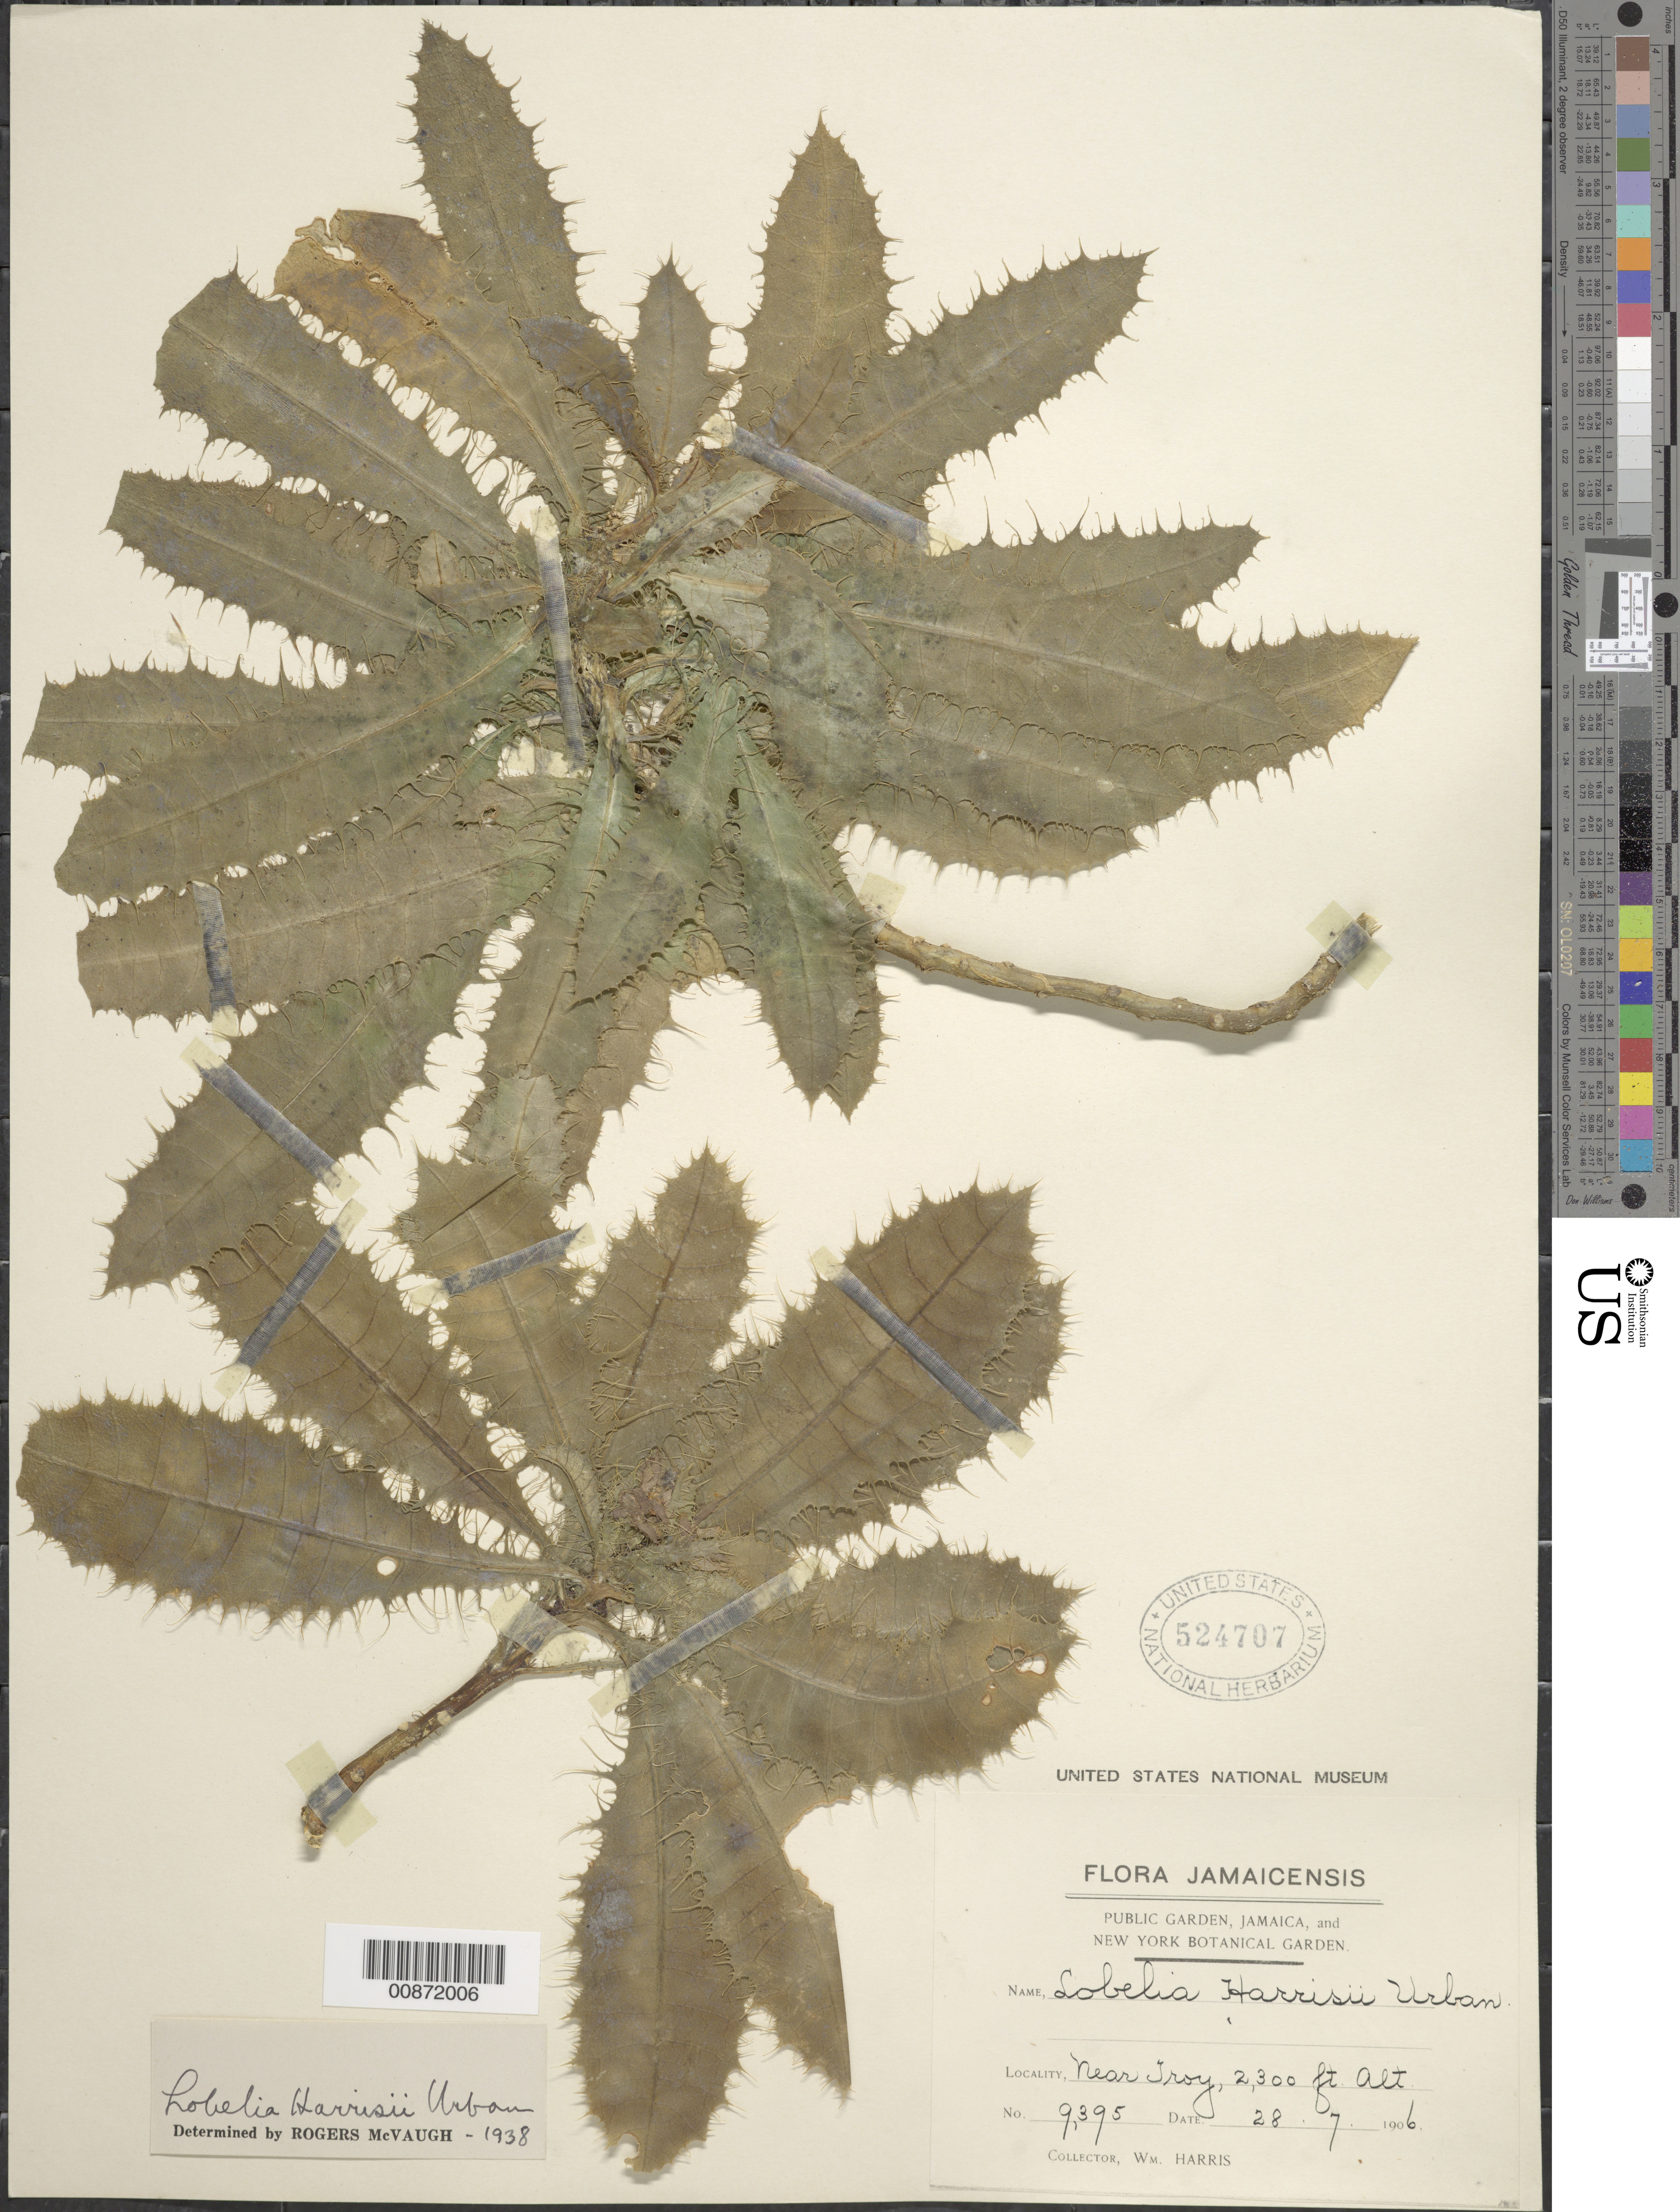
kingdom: Plantae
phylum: Tracheophyta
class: Magnoliopsida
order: Asterales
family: Campanulaceae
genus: Lobelia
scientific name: Lobelia harrisii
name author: Urb.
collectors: W. H. Harris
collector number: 9395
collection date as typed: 28 Jul 1906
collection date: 1906-07-28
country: Jamaica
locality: Near Troy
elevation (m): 701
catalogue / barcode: US 524707